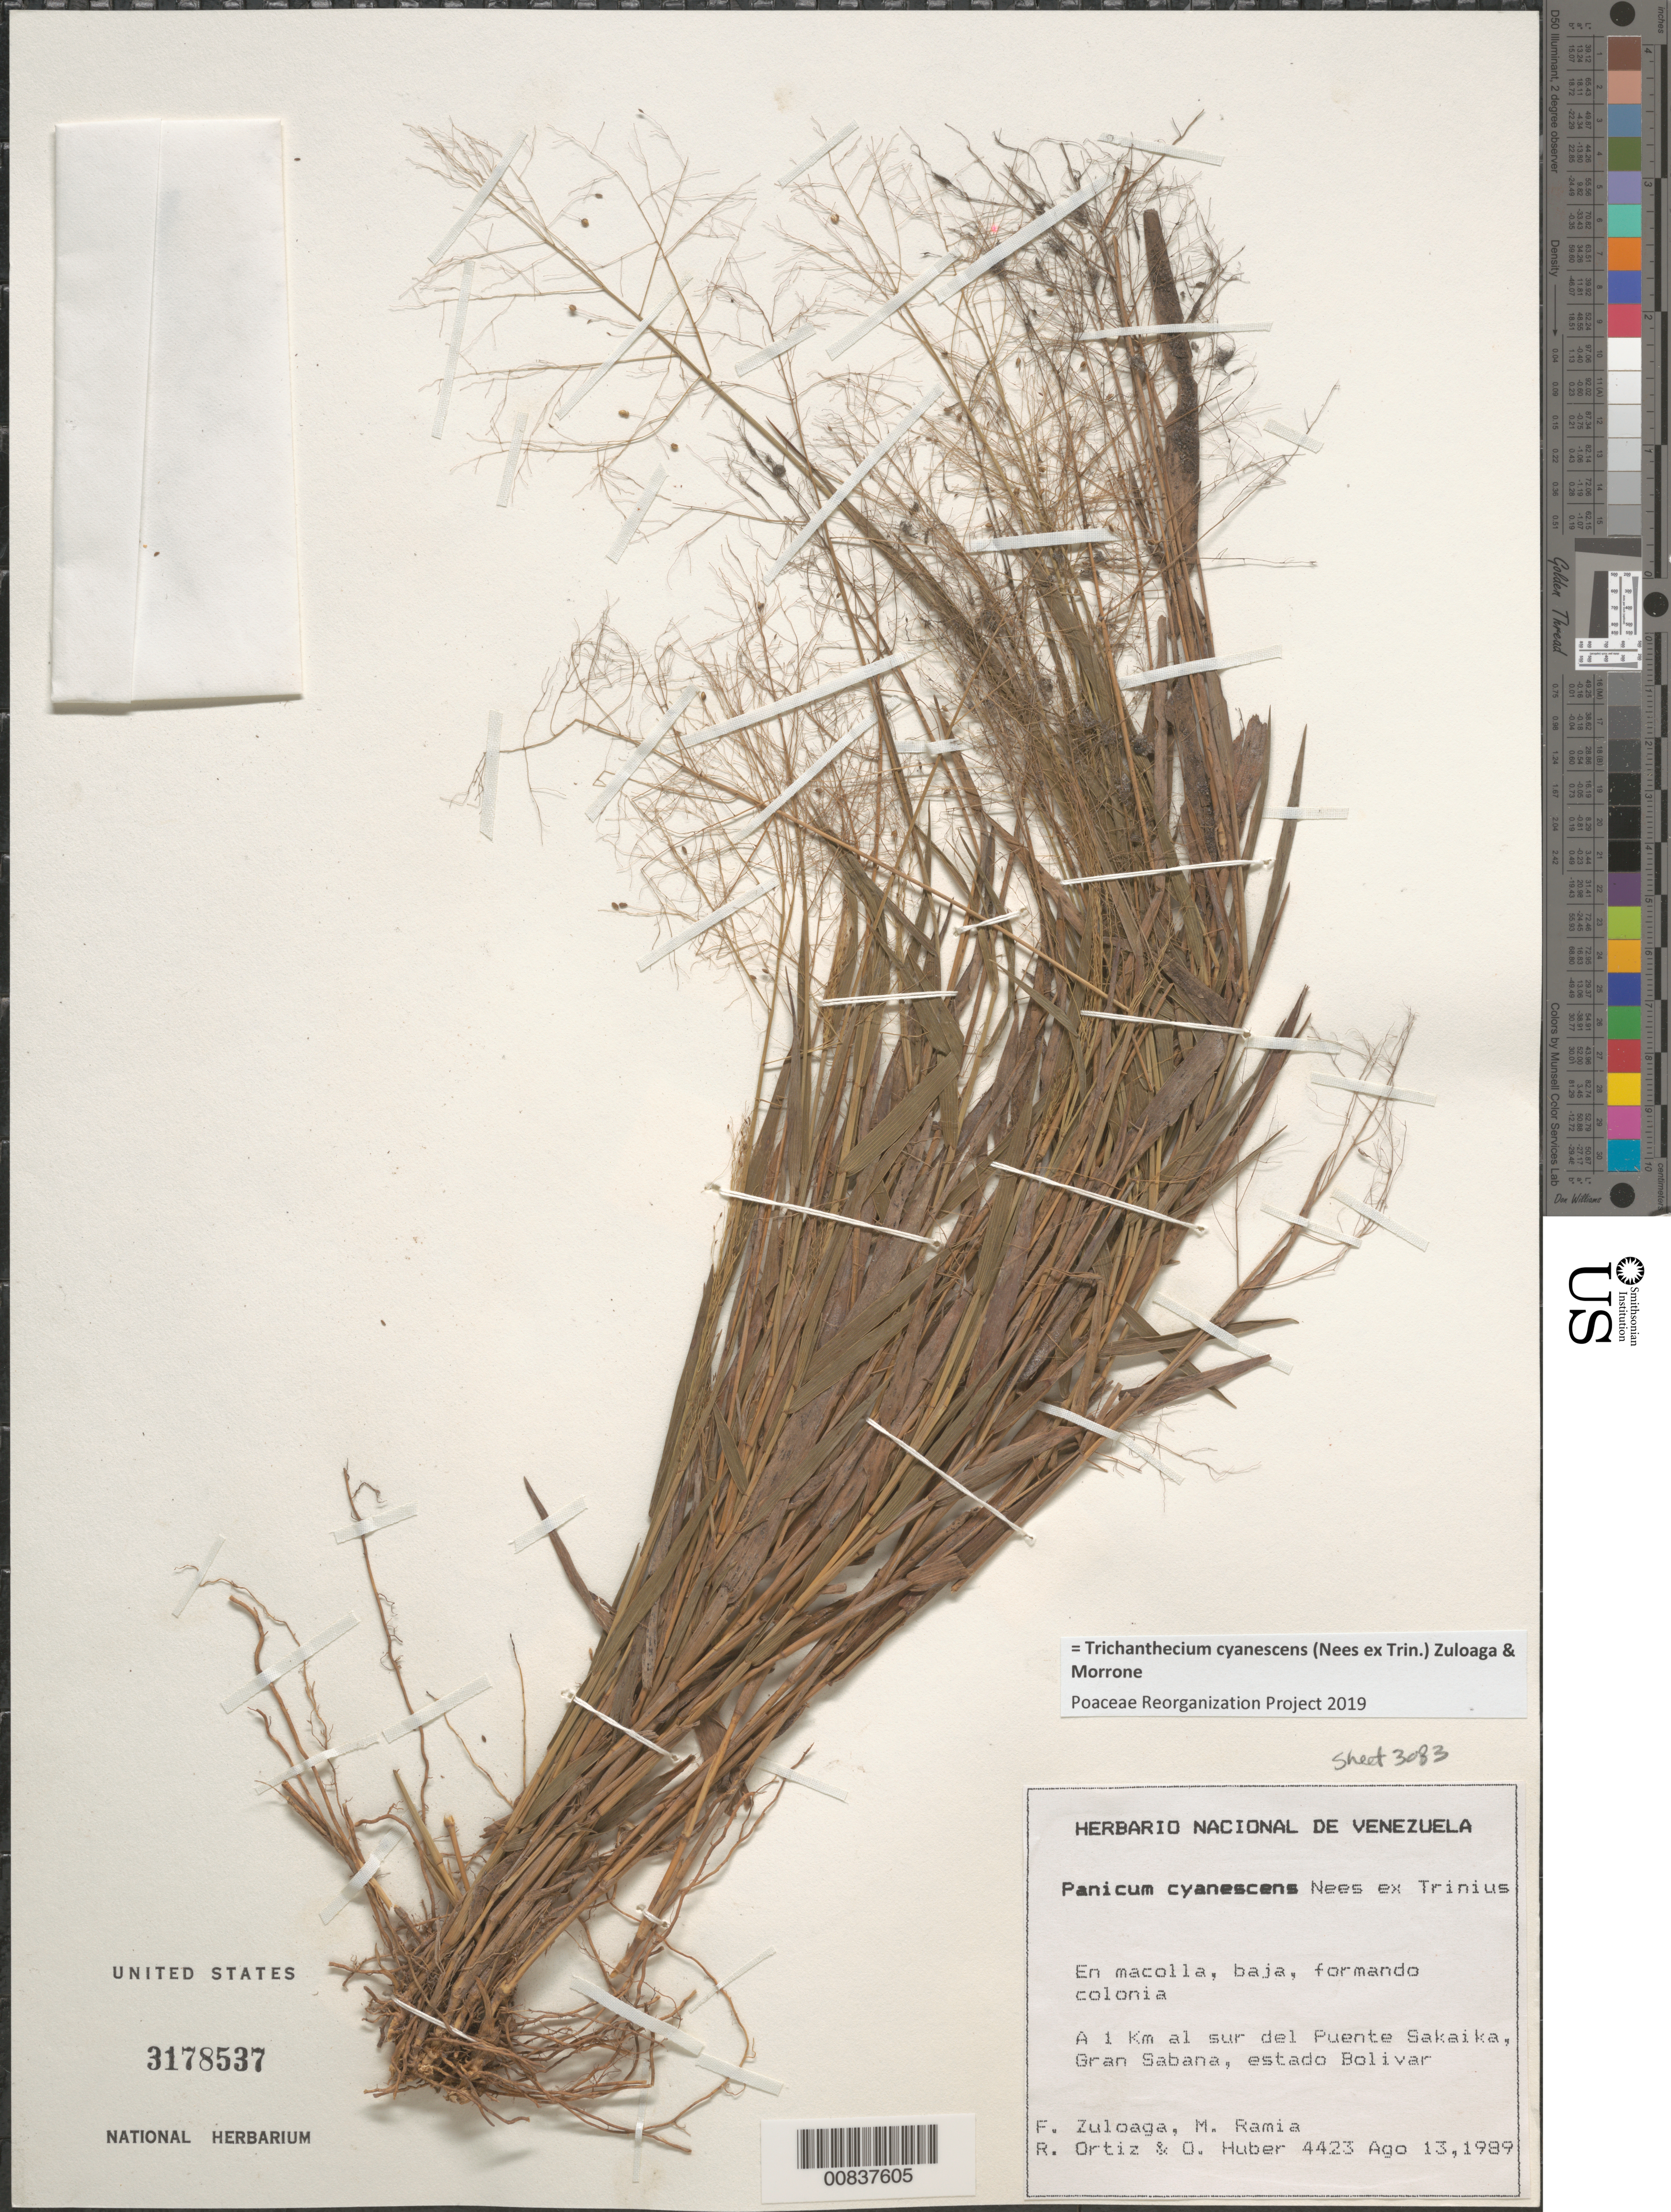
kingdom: Plantae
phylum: Tracheophyta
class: Liliopsida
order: Poales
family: Poaceae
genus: Trichanthecium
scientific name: Trichanthecium cyanescens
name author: (Nees ex Trin.) Zuloaga & Morrone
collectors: F. Zuloaga, M. Ramia, R. Ortiz & O. Huber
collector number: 4423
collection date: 1989-08-13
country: Venezuela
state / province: Bolivar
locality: A 1 Km al sur del Puente Sakaika, Gran Sabana.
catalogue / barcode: US 3178537